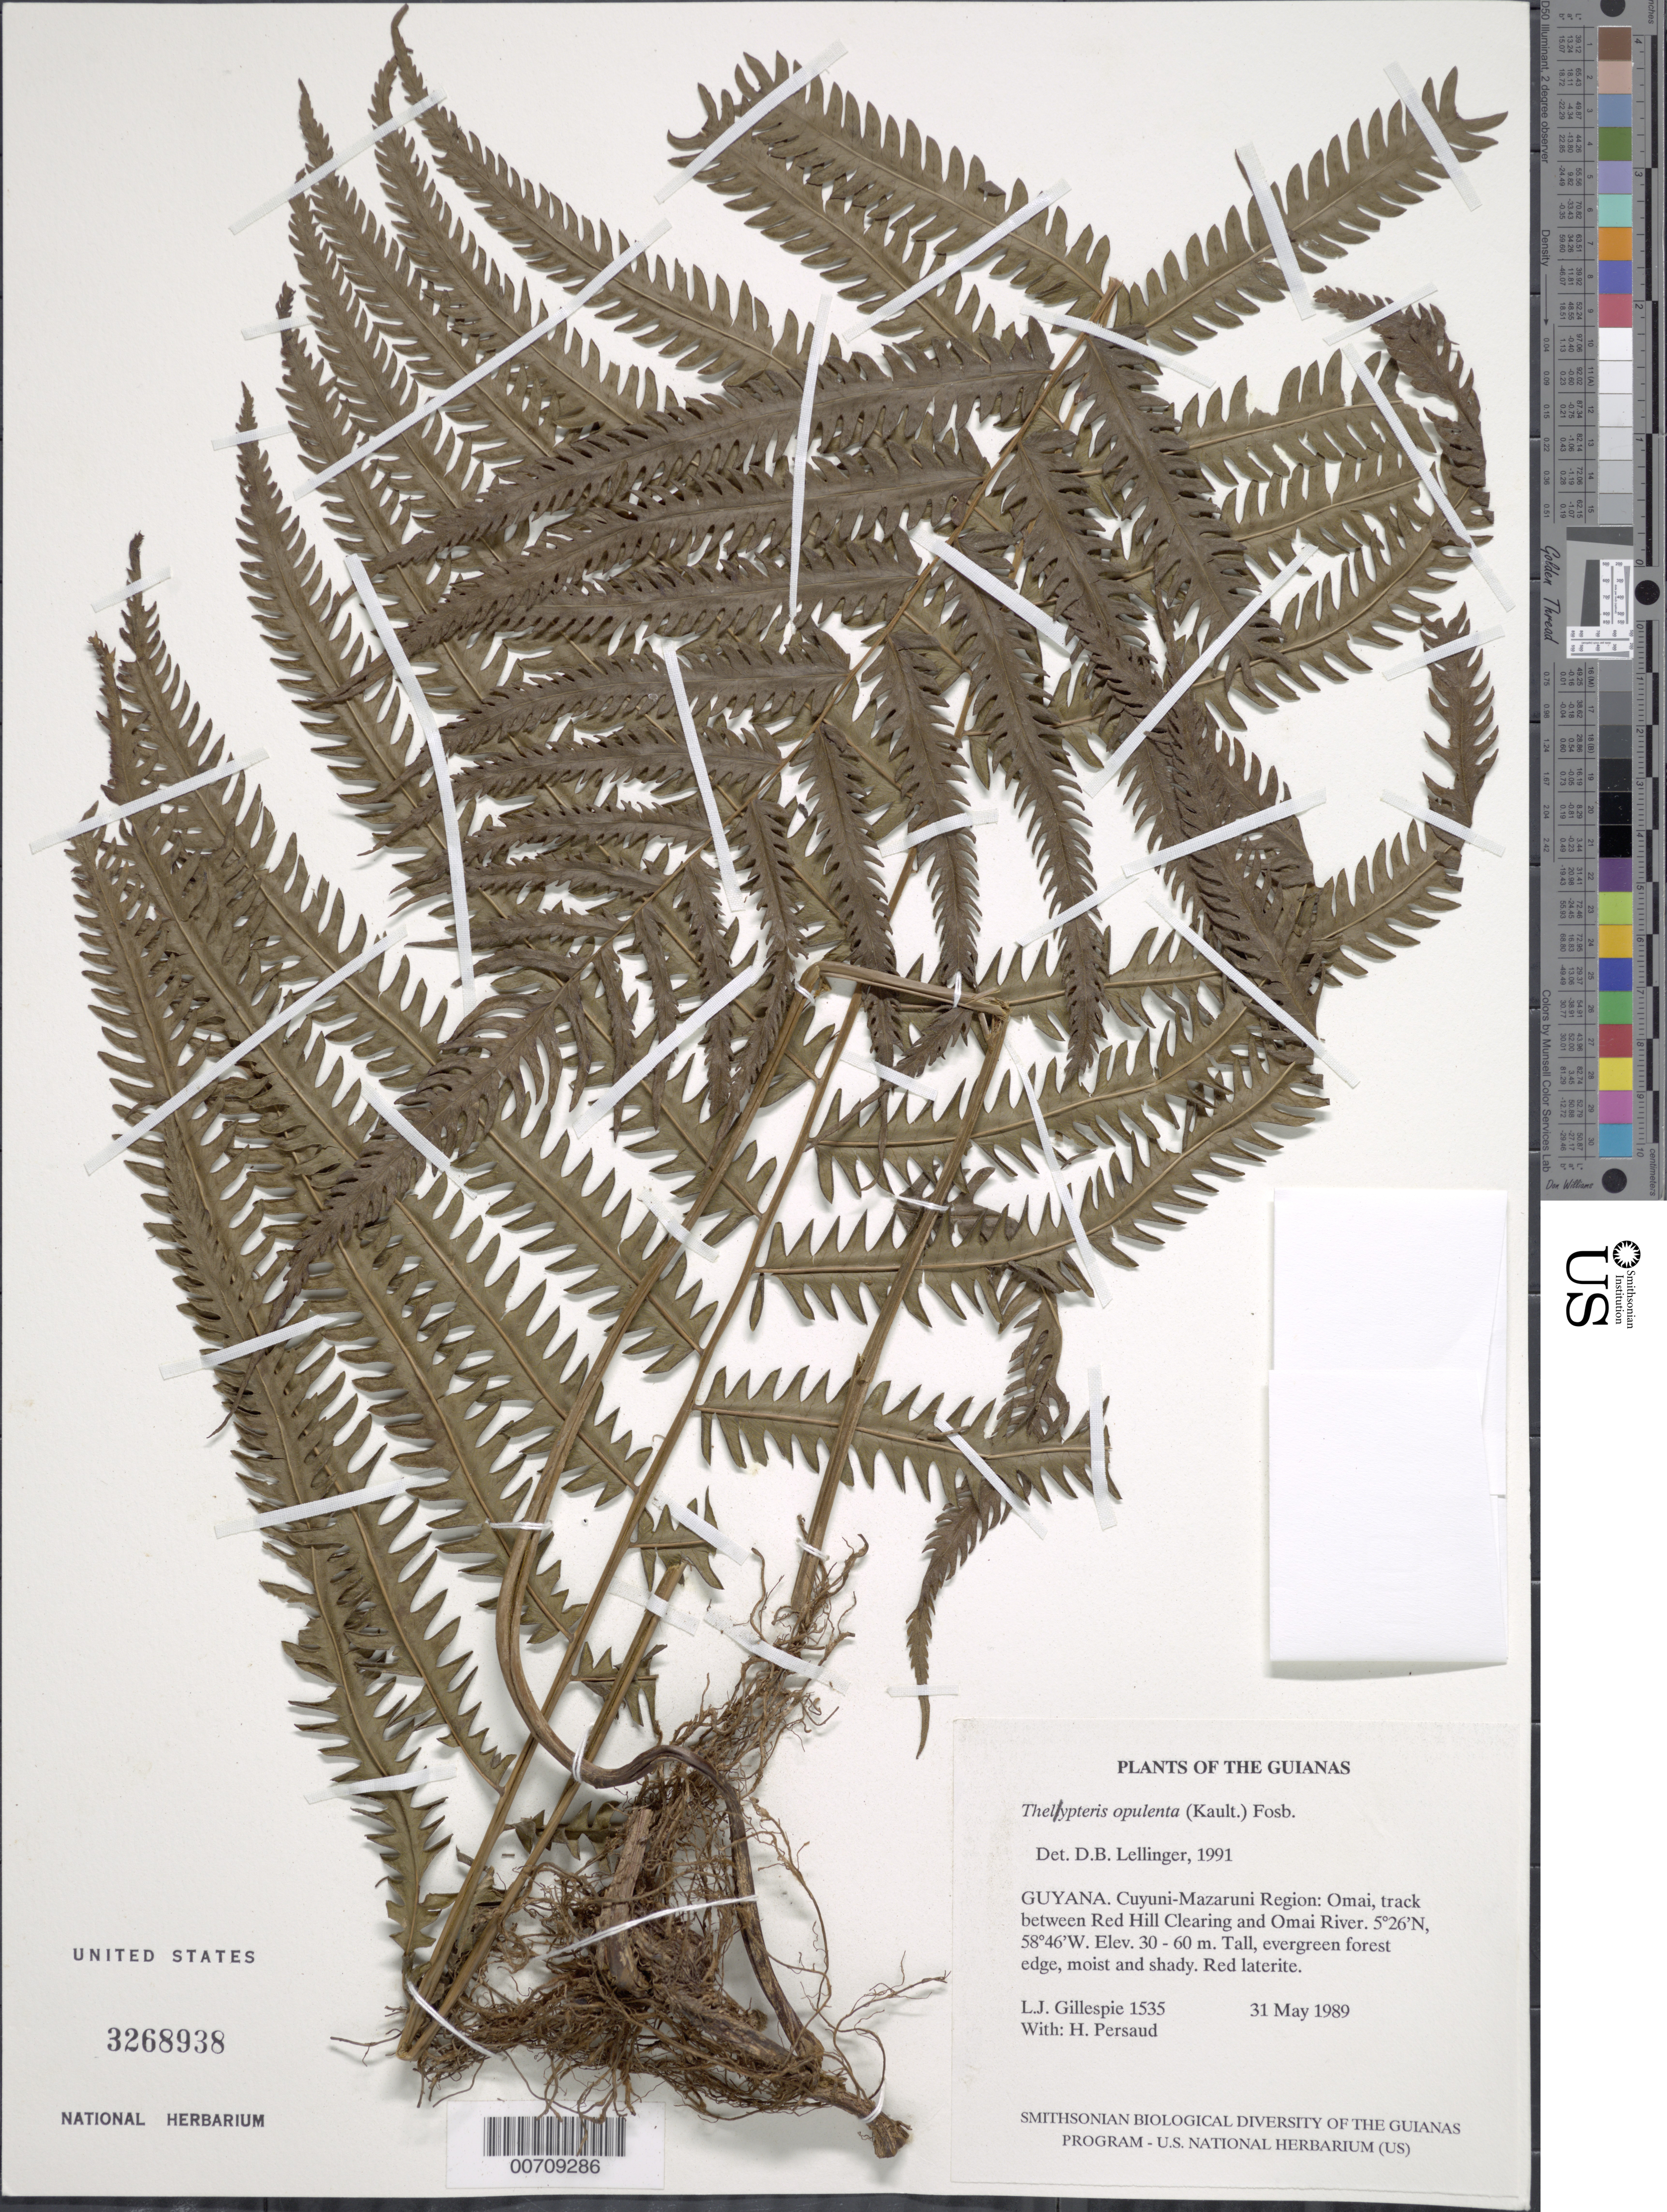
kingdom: Plantae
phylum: Tracheophyta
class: Polypodiopsida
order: Polypodiales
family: Thelypteridaceae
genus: Amphineuron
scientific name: Amphineuron opulentum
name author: (Kaulf.) Holttum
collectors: L. J. Gillespie & H. Persaud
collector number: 1535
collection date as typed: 31 May 1989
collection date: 1989-05-31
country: Guyana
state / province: Cuyuni-Mazaruni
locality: Omai, track between Red Hill Clearing and Omai River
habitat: Tall, evergreen forest edge, moist and shady. Red laterite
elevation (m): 30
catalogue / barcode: US 3268938